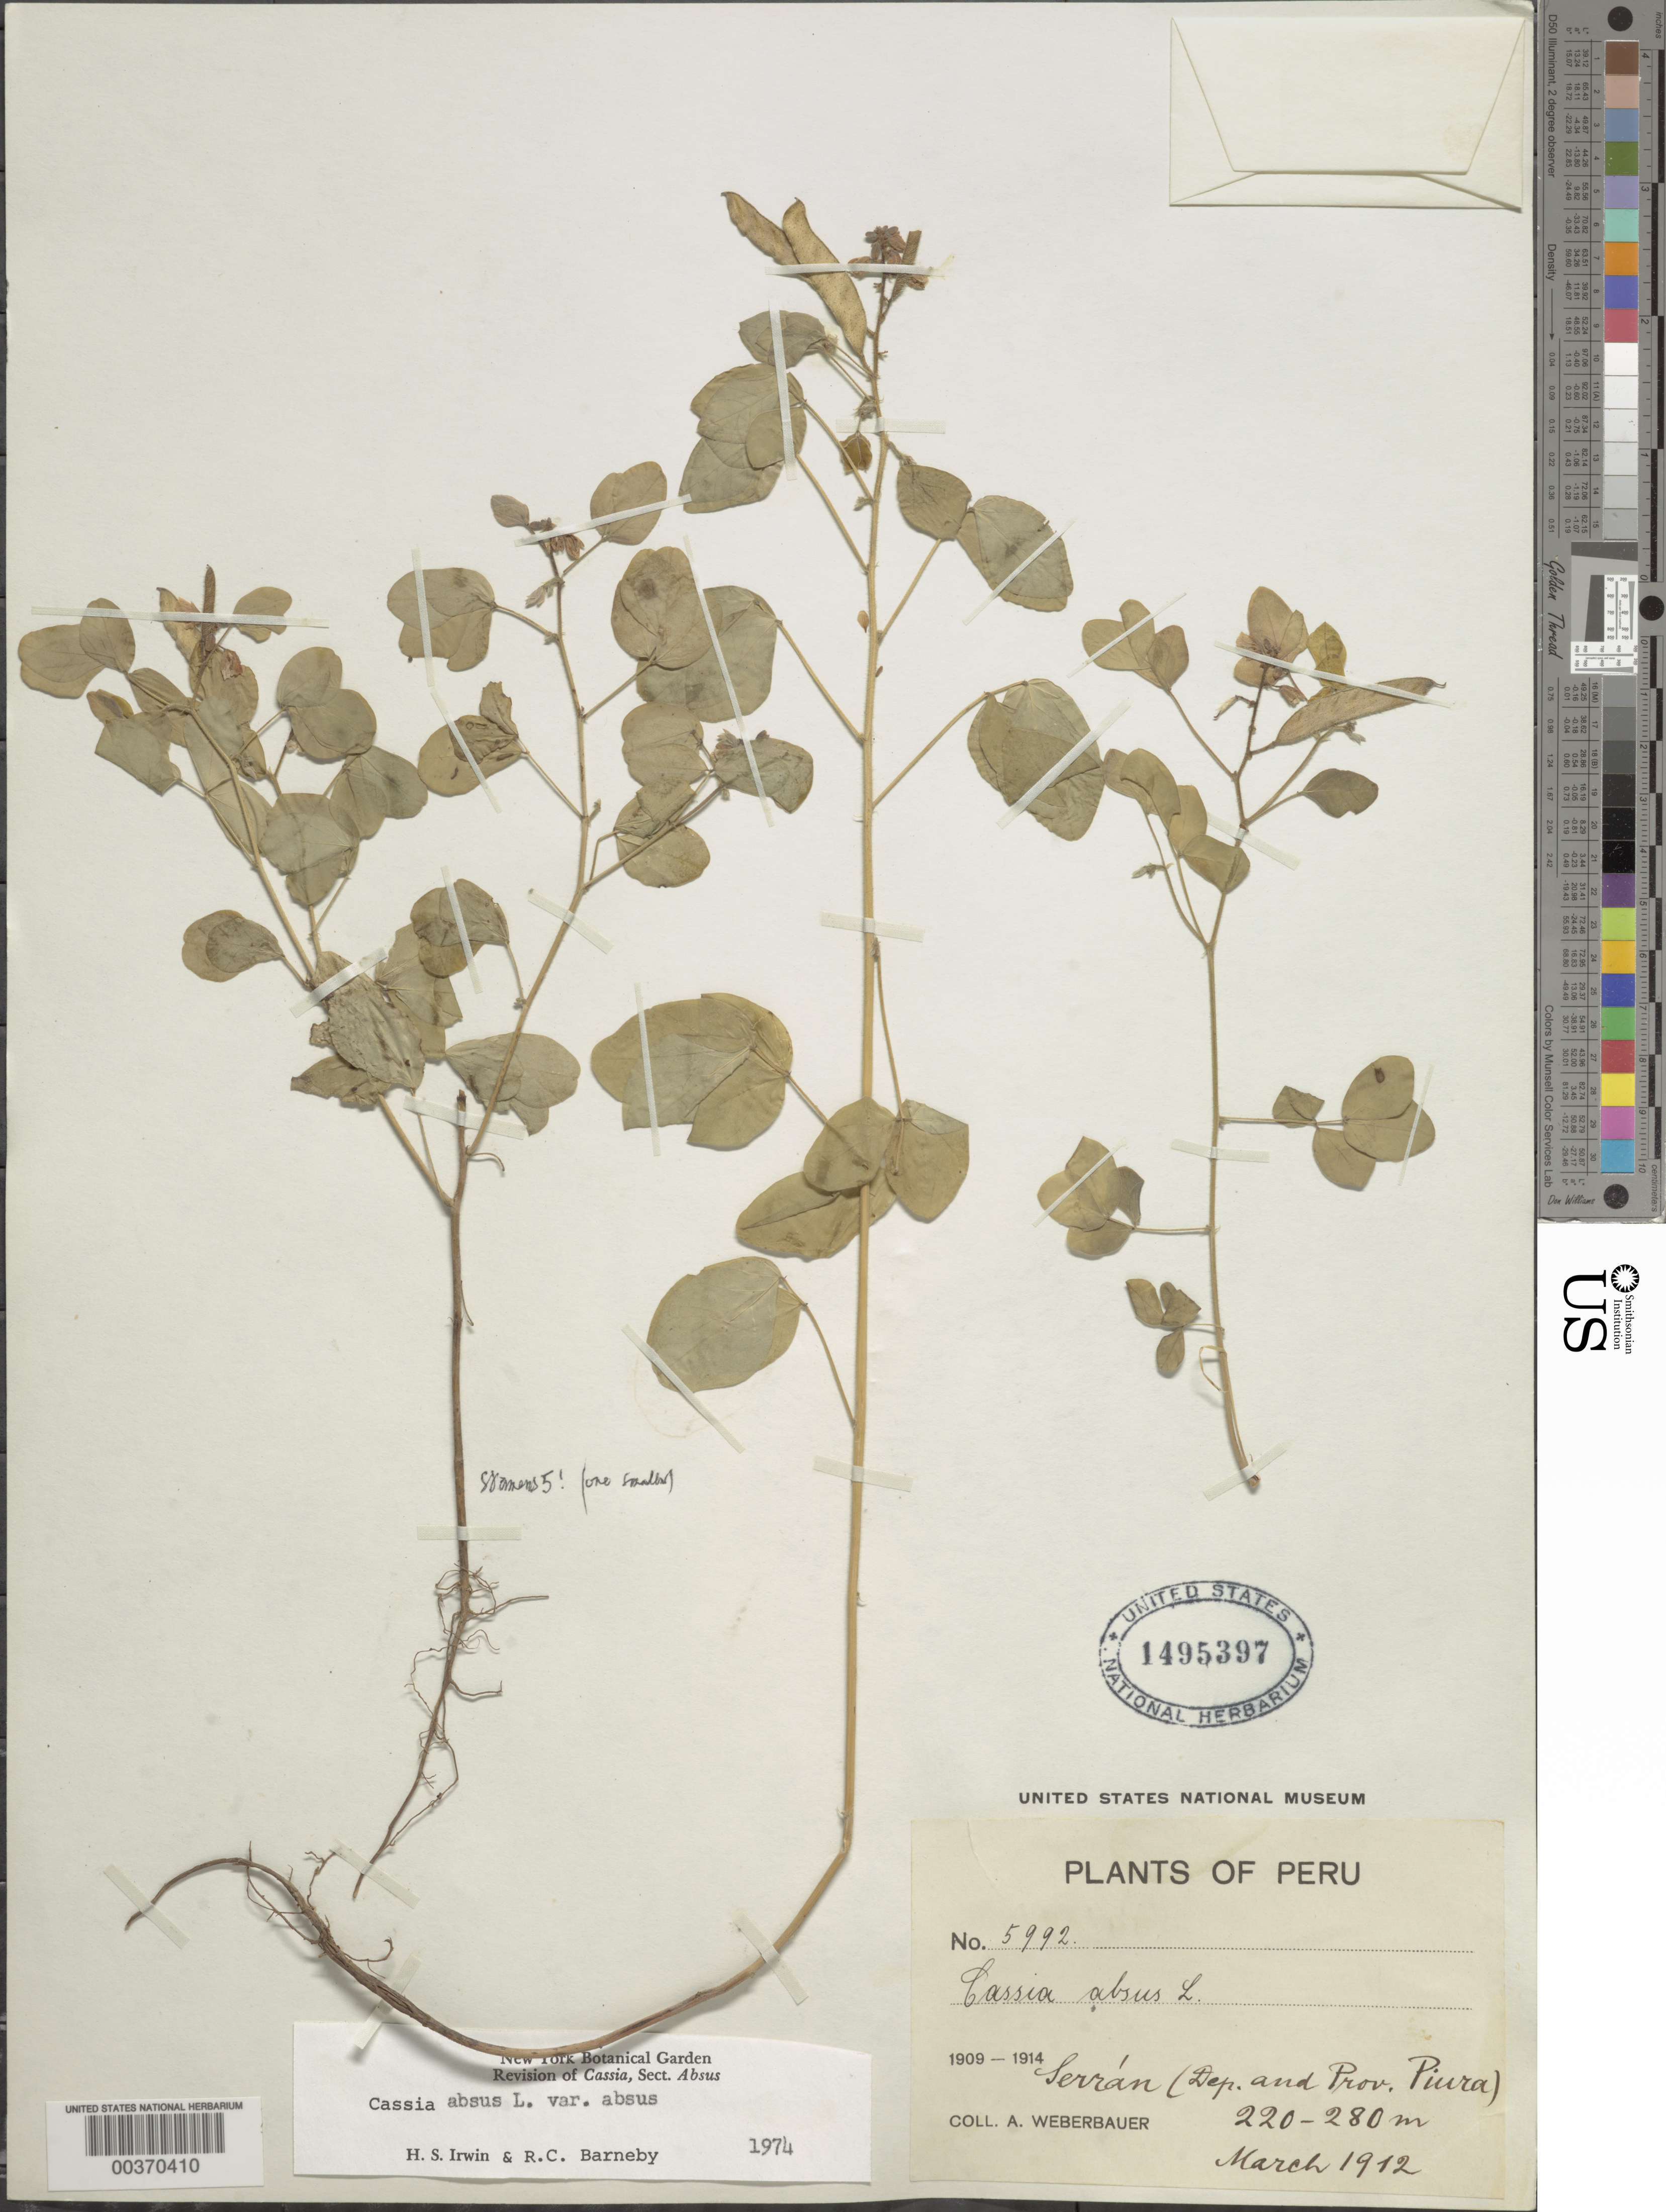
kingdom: Plantae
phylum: Tracheophyta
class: Magnoliopsida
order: Fabales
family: Fabaceae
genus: Chamaecrista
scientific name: Chamaecrista absus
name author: (L.) H.S. Irwin & Barneby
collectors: A. Weberbauer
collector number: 5992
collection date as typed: Mar 1912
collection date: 1912-03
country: Peru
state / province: Piura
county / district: Piura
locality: Serran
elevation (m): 220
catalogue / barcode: US 1495397